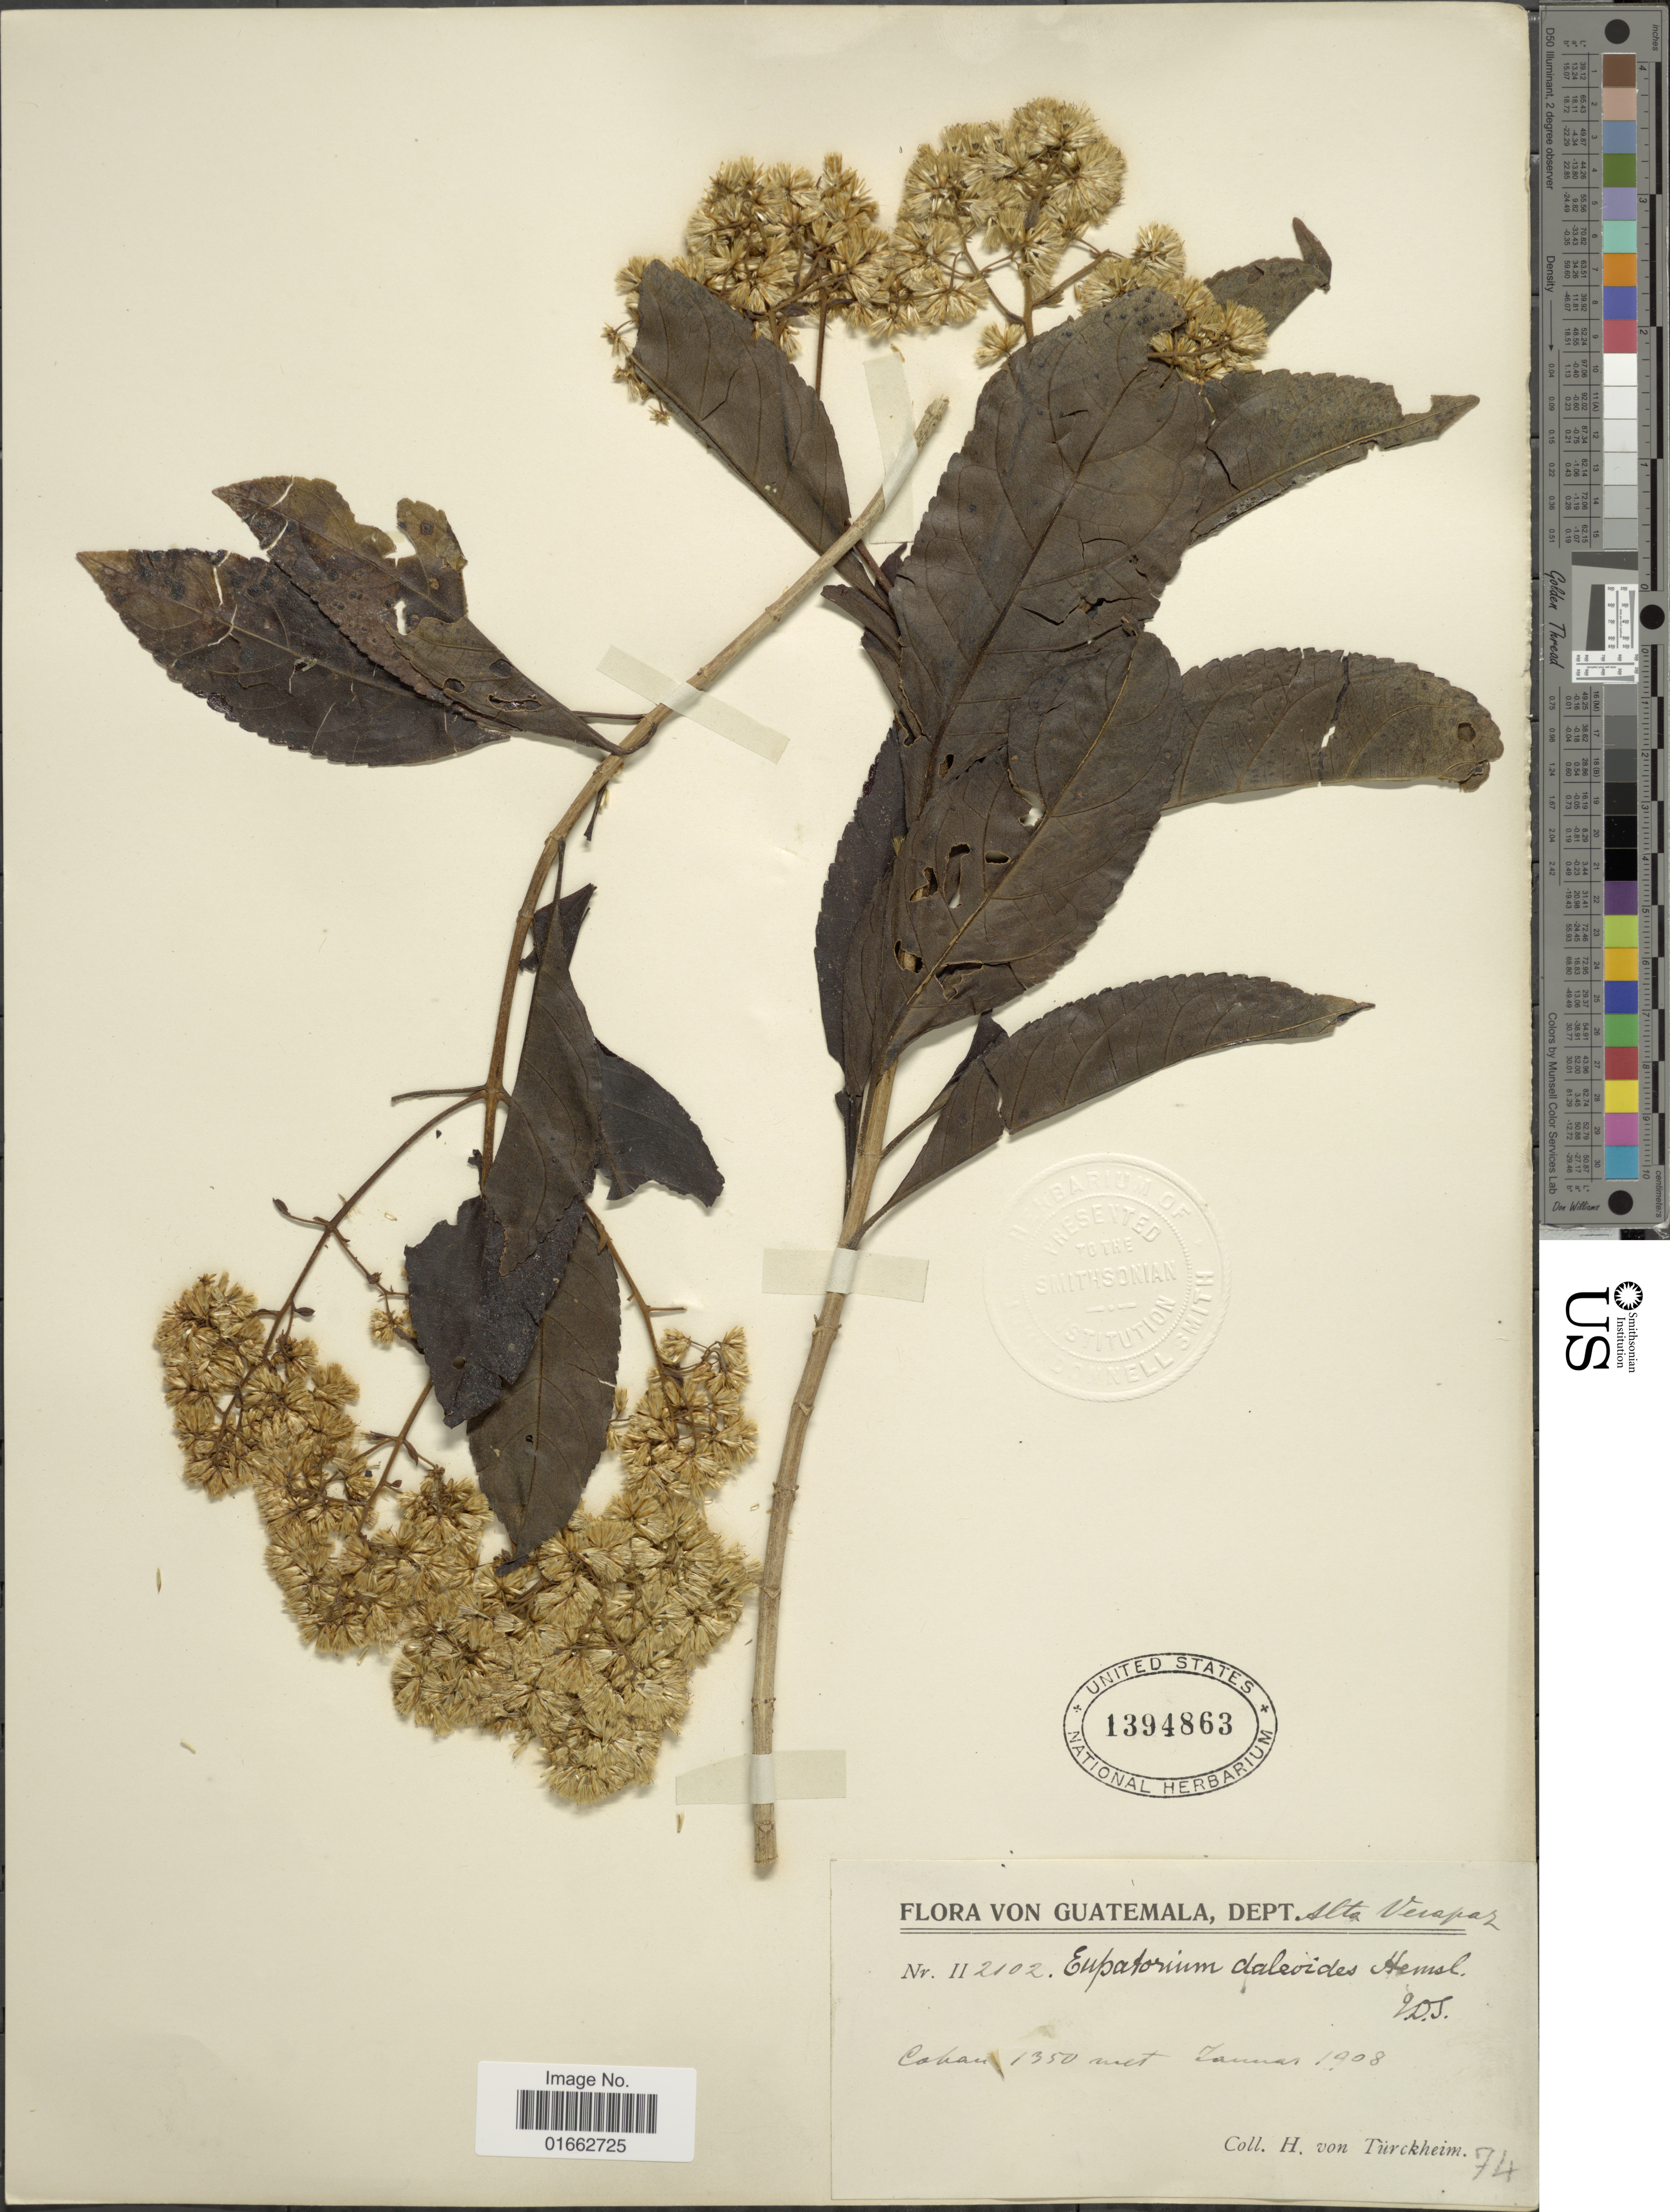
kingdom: Plantae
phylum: Tracheophyta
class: Magnoliopsida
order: Asterales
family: Asteraceae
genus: Critonia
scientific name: Critonia daleoides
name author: DC.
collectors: H. von Türckheim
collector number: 2102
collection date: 1908-01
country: Guatemala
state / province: Alta Verapaz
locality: Coban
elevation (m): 1350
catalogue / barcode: US 1394863